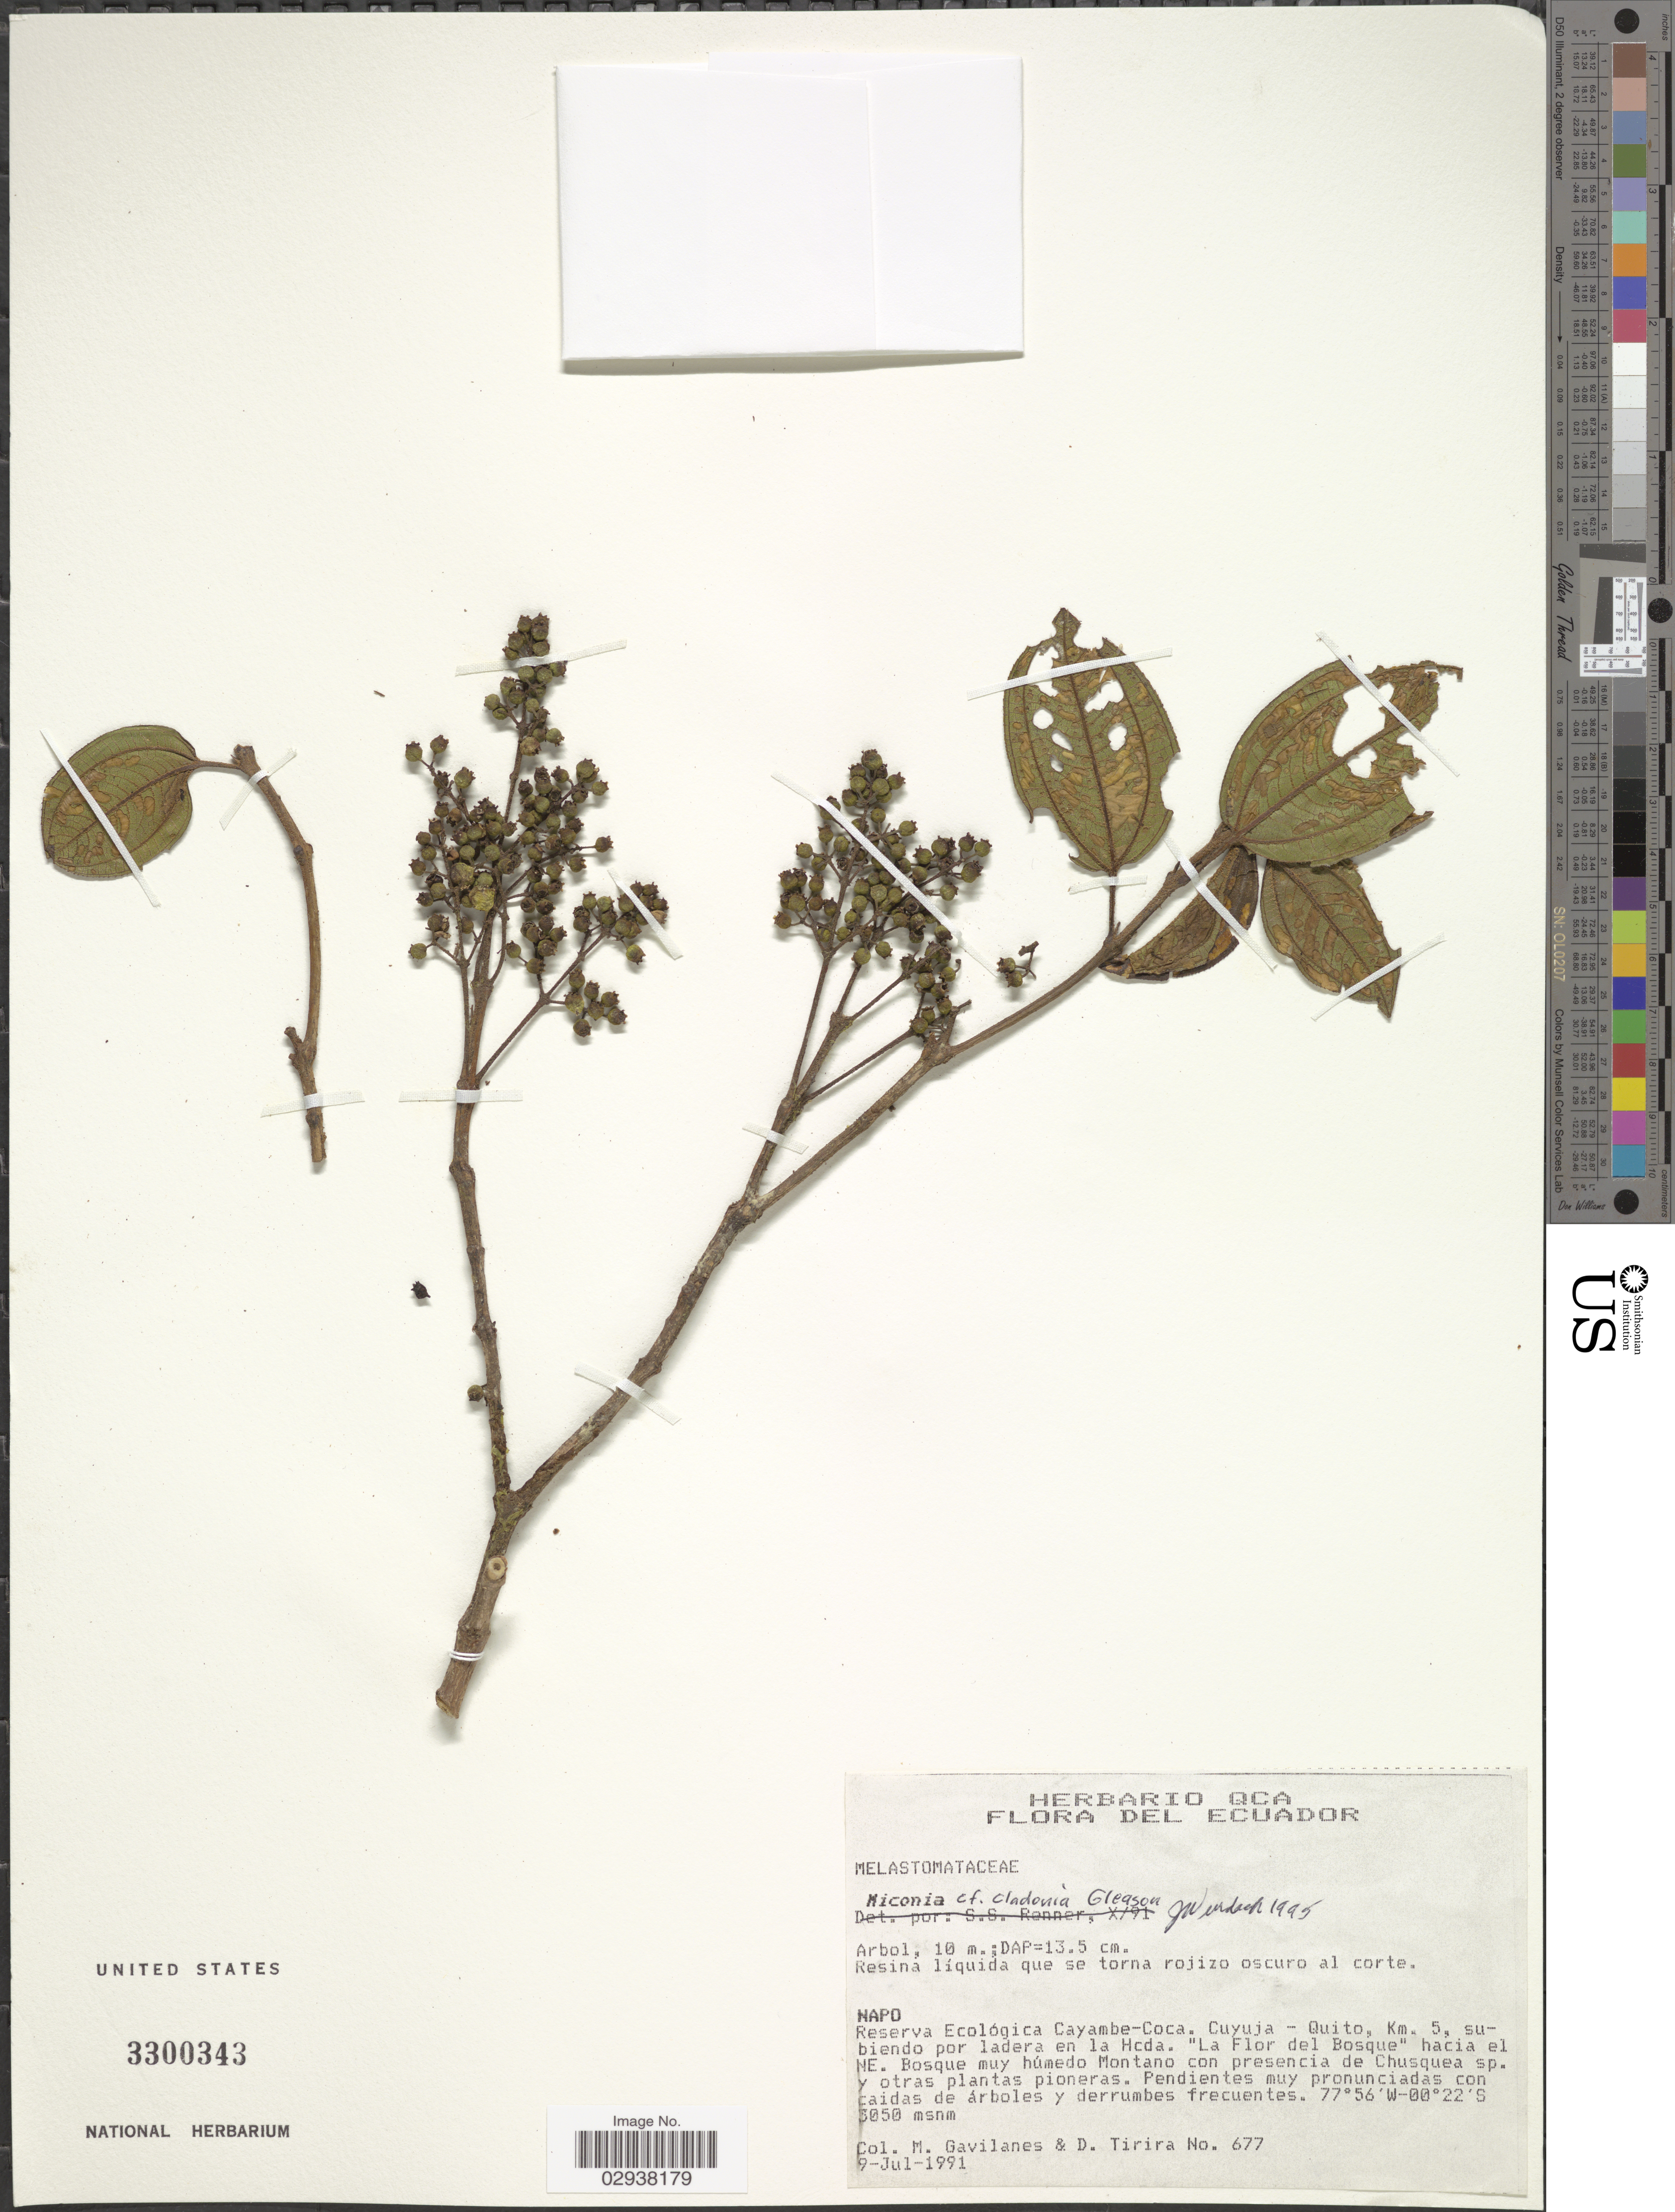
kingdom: Plantae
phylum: Tracheophyta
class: Magnoliopsida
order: Myrtales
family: Melastomataceae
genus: Miconia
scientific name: Miconia cladonia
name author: Gleason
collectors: M. Gavilanes & D. Tirira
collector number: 677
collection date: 1991-07-09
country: Ecuador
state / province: Napo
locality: Reserva Ecológica Cayambe-Coca. Cuyuja - Quito, Km. 5, subiendo por ladera en la Hcda. "La Flor del Bosque" hacia el NE.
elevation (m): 3050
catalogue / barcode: US 3300343